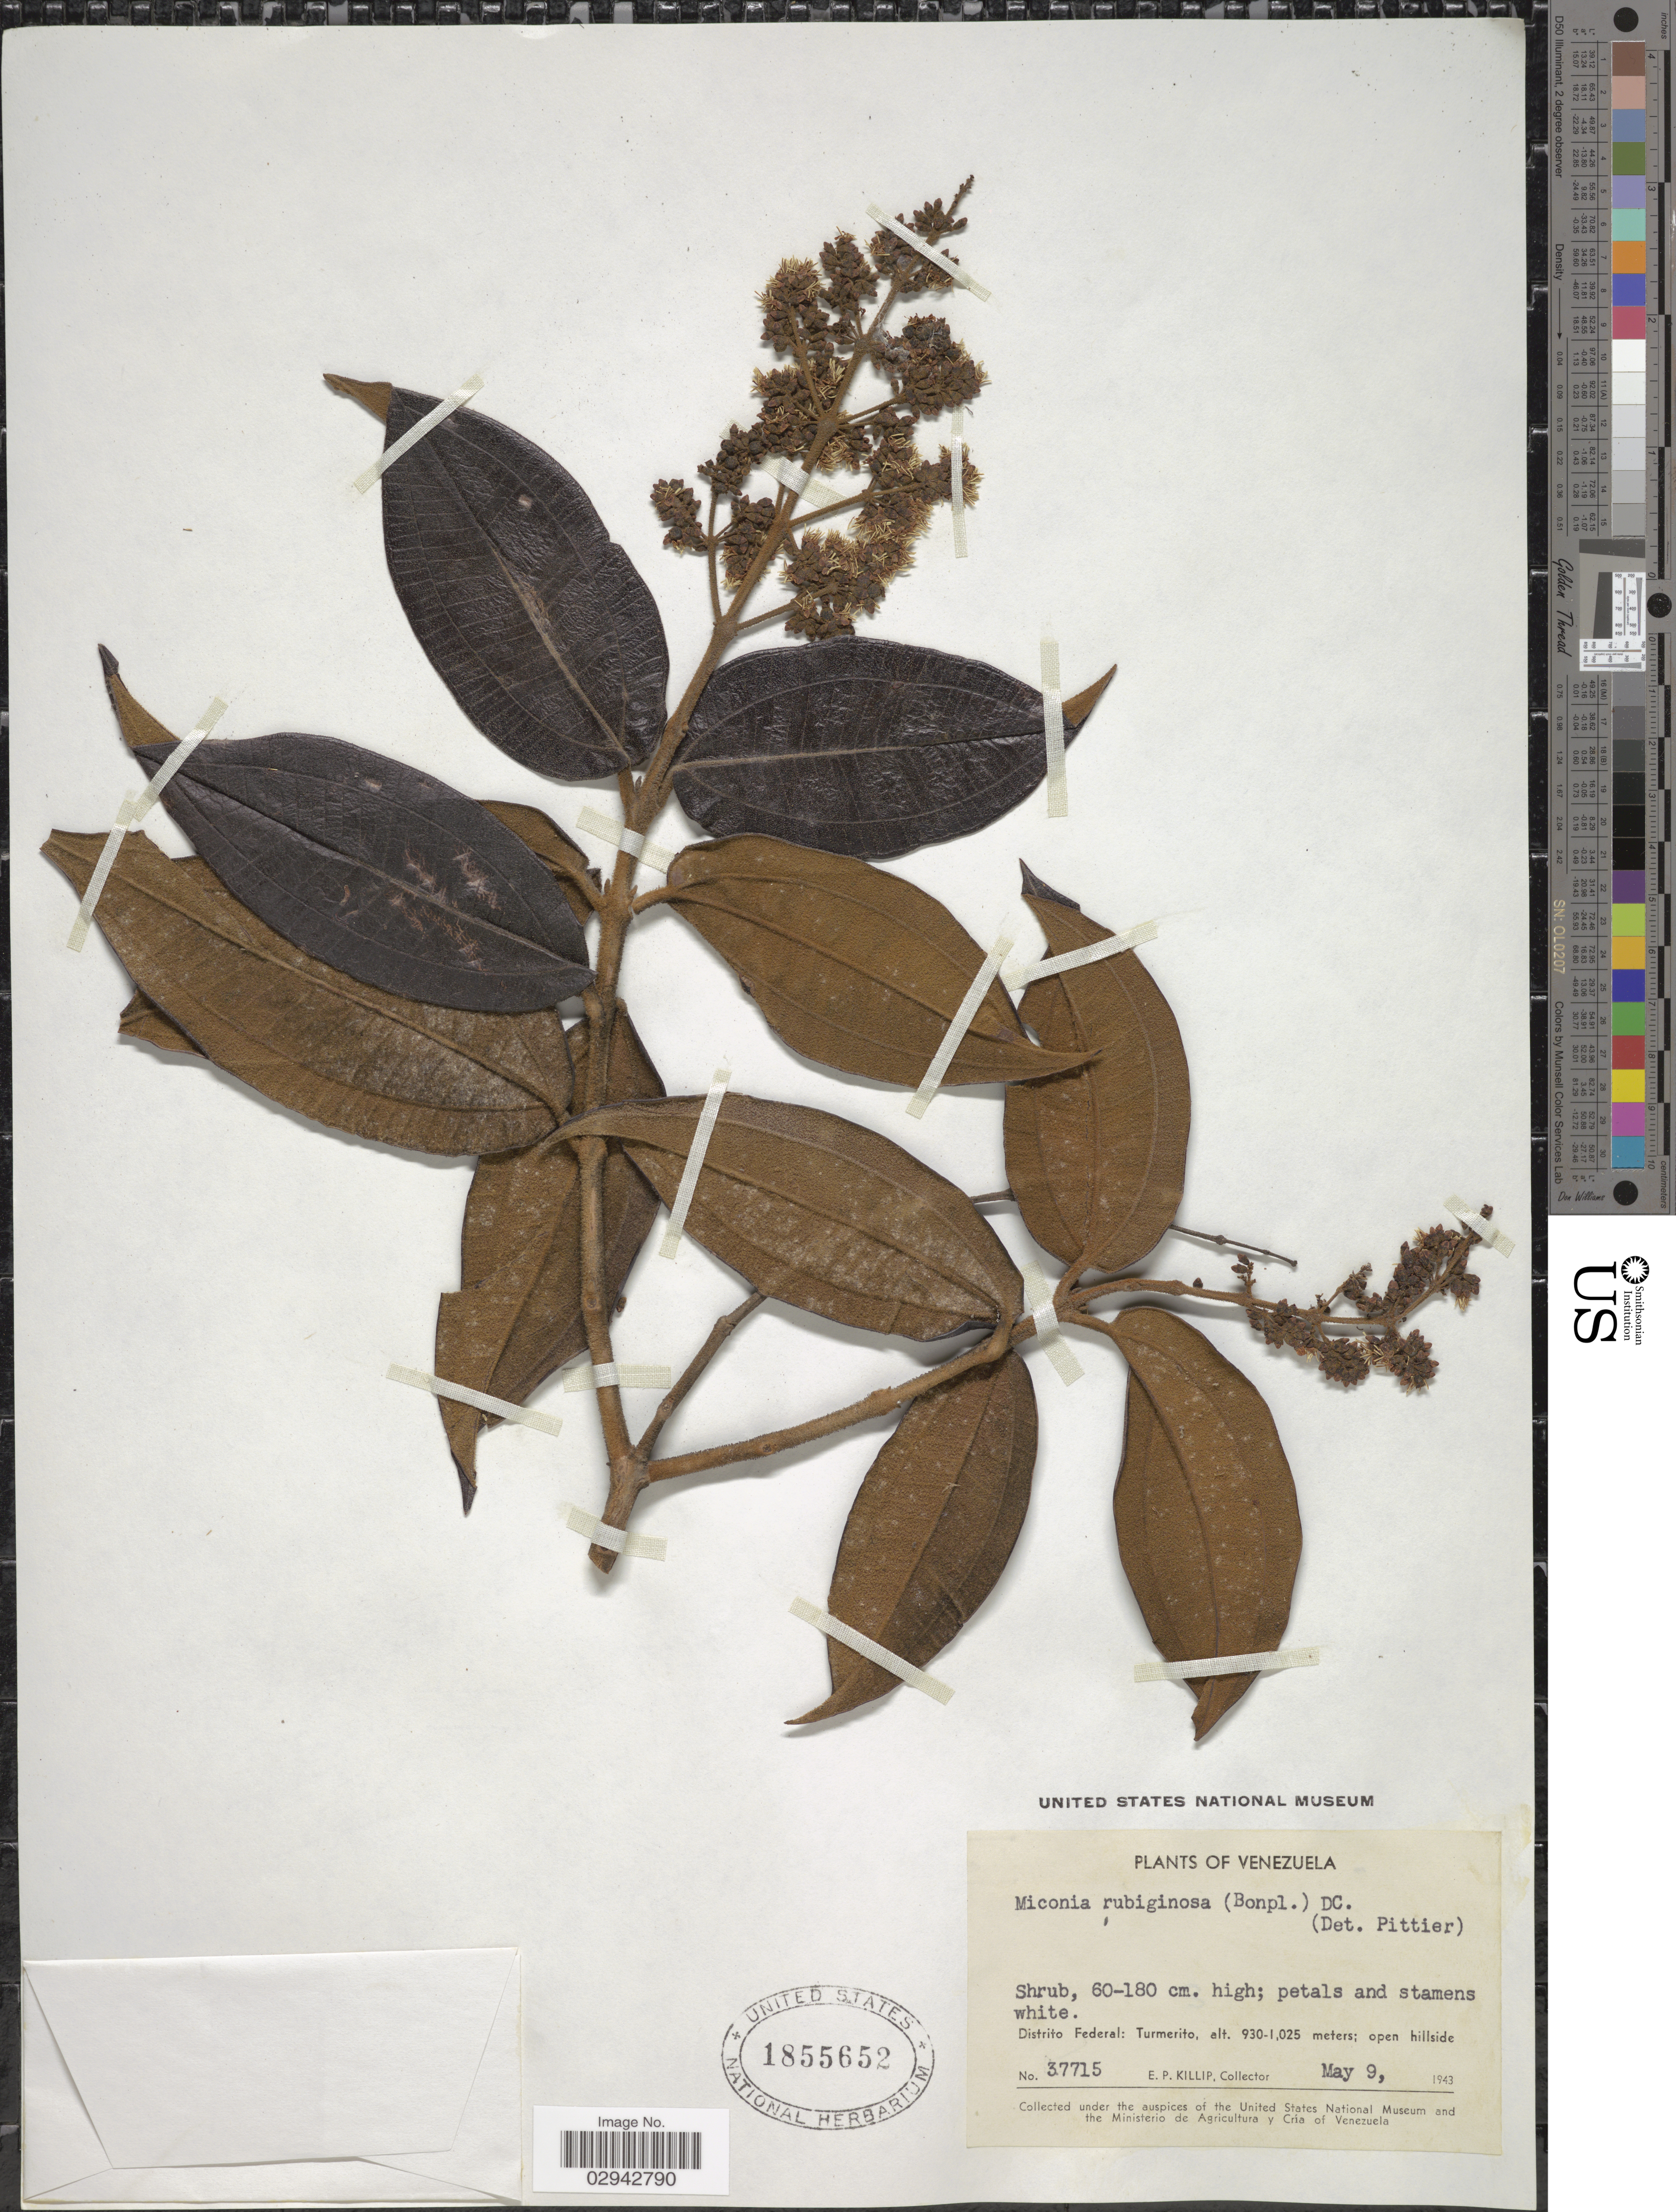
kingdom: Plantae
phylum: Tracheophyta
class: Magnoliopsida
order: Myrtales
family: Melastomataceae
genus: Miconia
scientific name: Miconia rubiginosa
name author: (Bonpl.) DC.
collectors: E. P. Killip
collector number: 37715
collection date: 1943-05-09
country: Venezuela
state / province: Distrito Federal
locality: Distrito Federal: Turmerito.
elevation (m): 930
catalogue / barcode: US 1855652